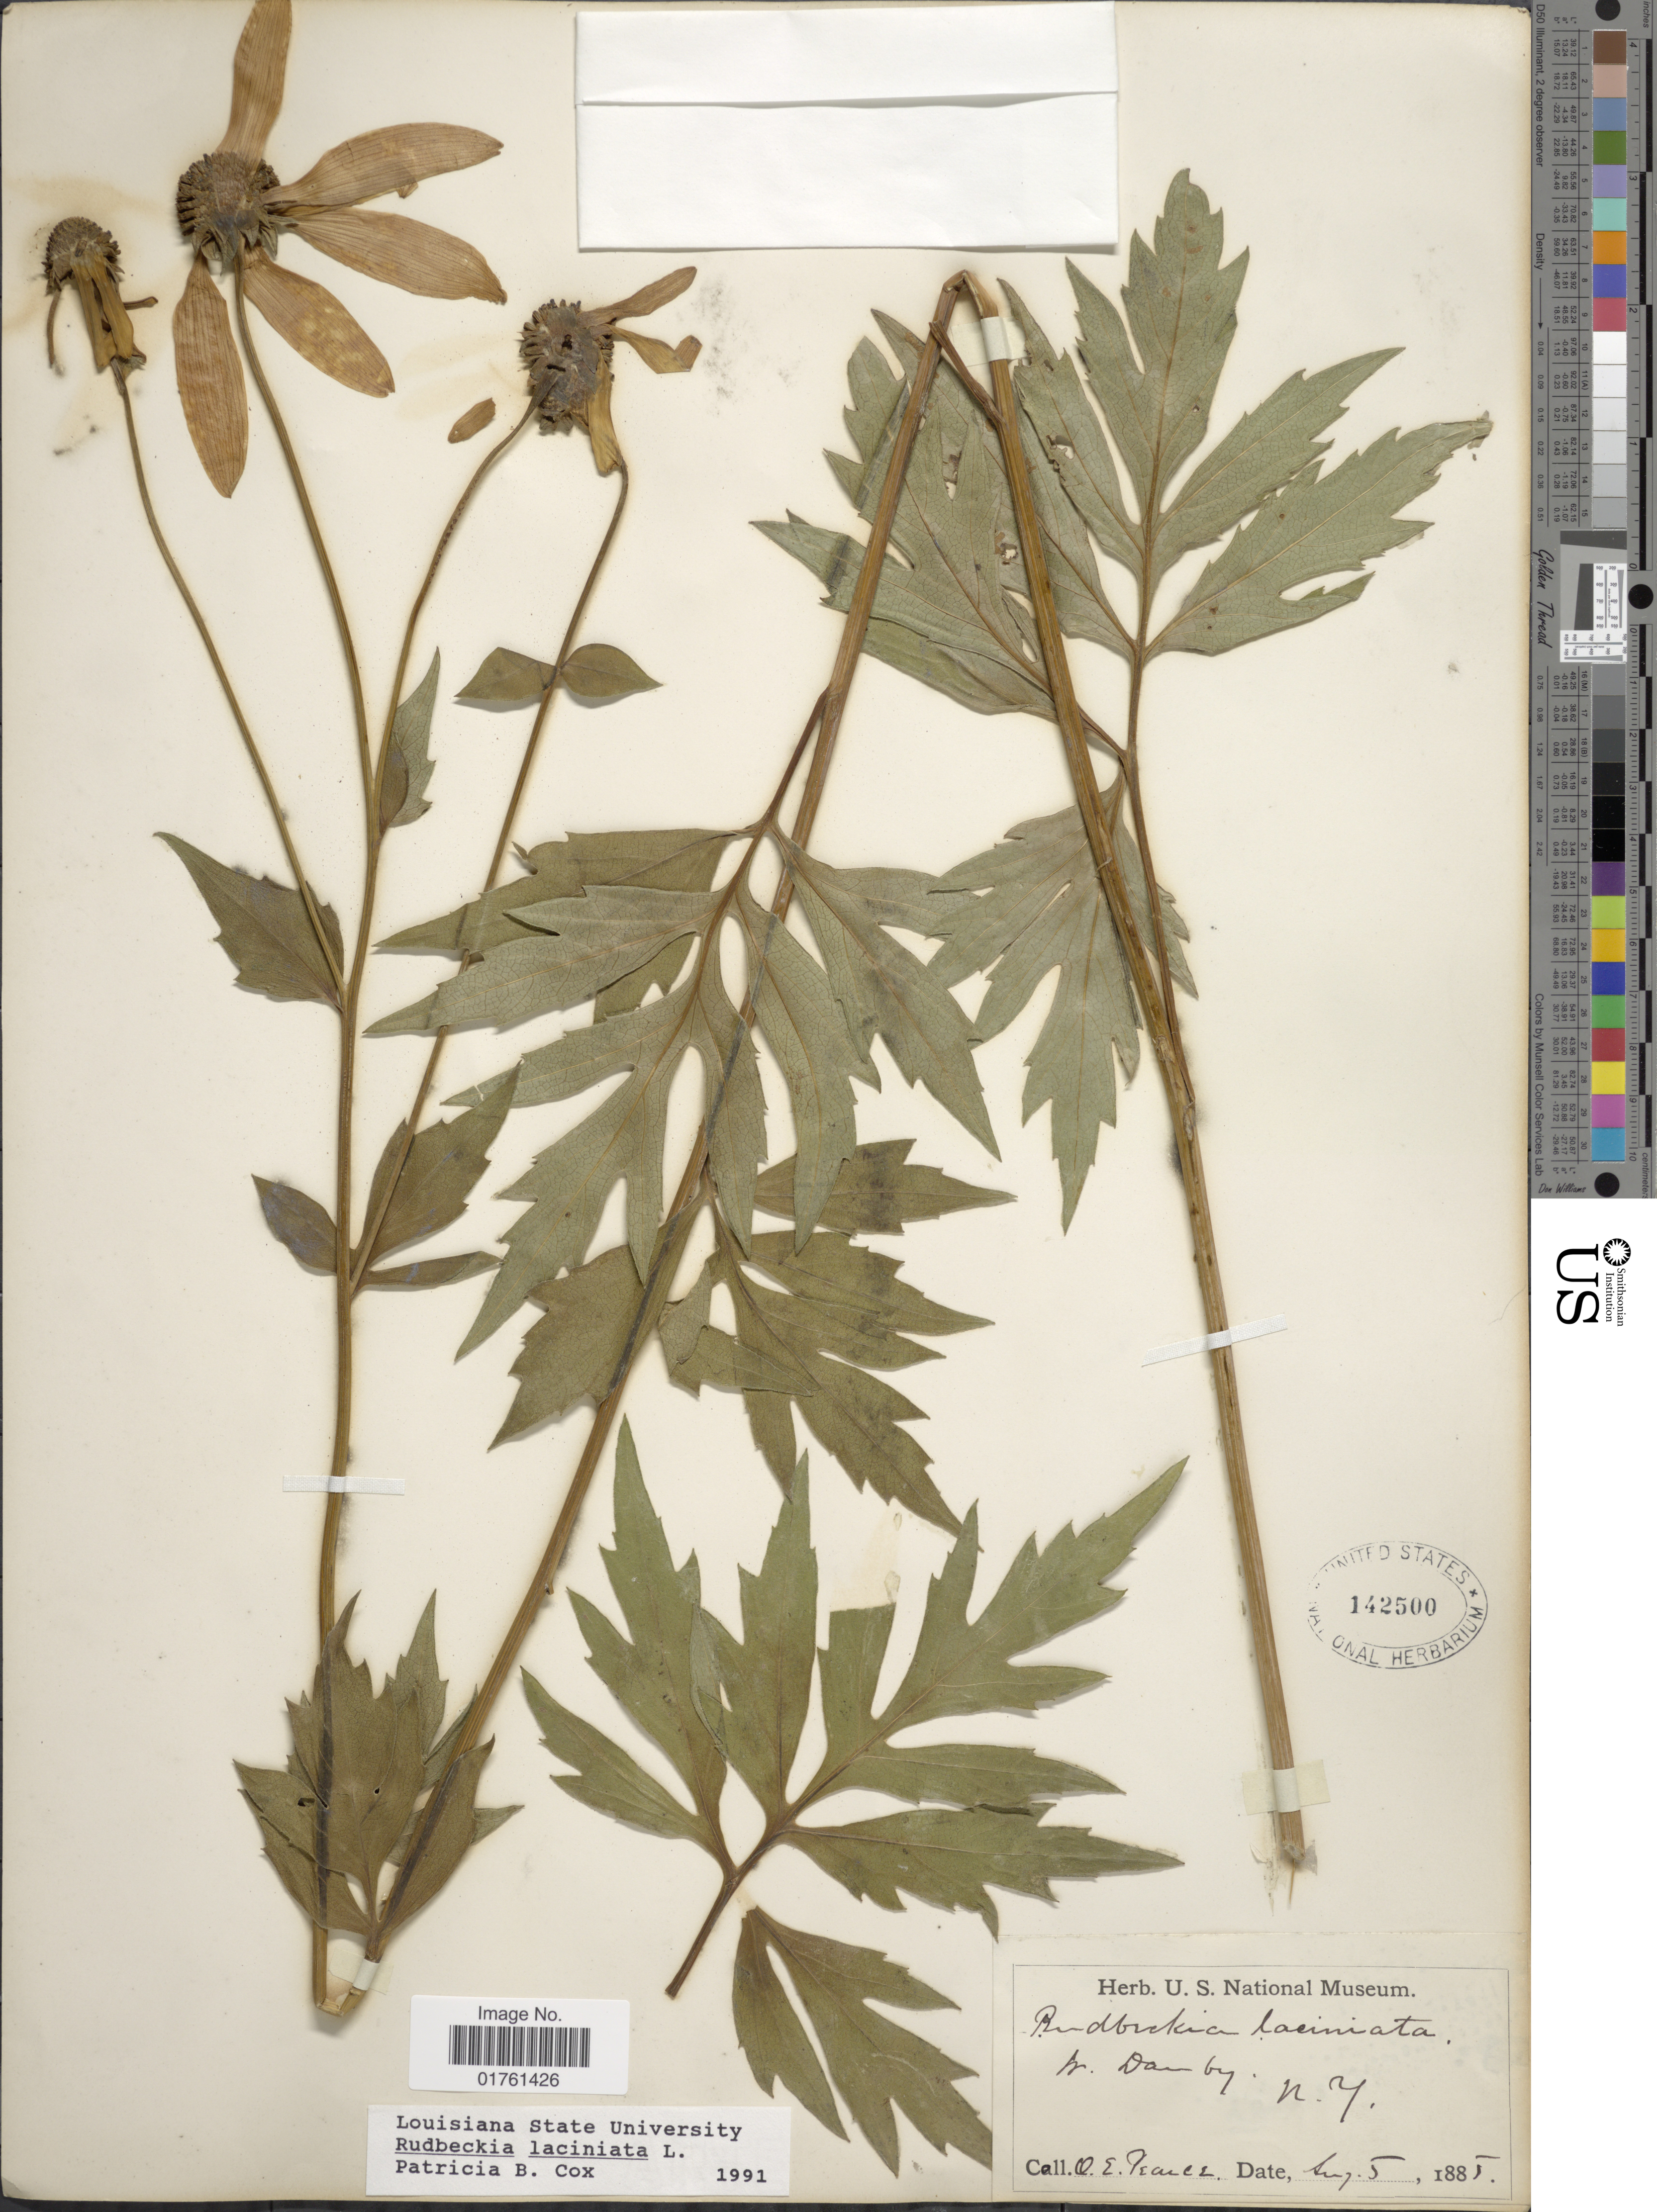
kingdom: Plantae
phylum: Tracheophyta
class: Magnoliopsida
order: Asterales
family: Asteraceae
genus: Rudbeckia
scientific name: Rudbeckia laciniata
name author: L.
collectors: O. E. Pearce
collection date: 1885-08-05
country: United States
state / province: New York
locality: Br. Danby [interpreted]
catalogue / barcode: US 142500